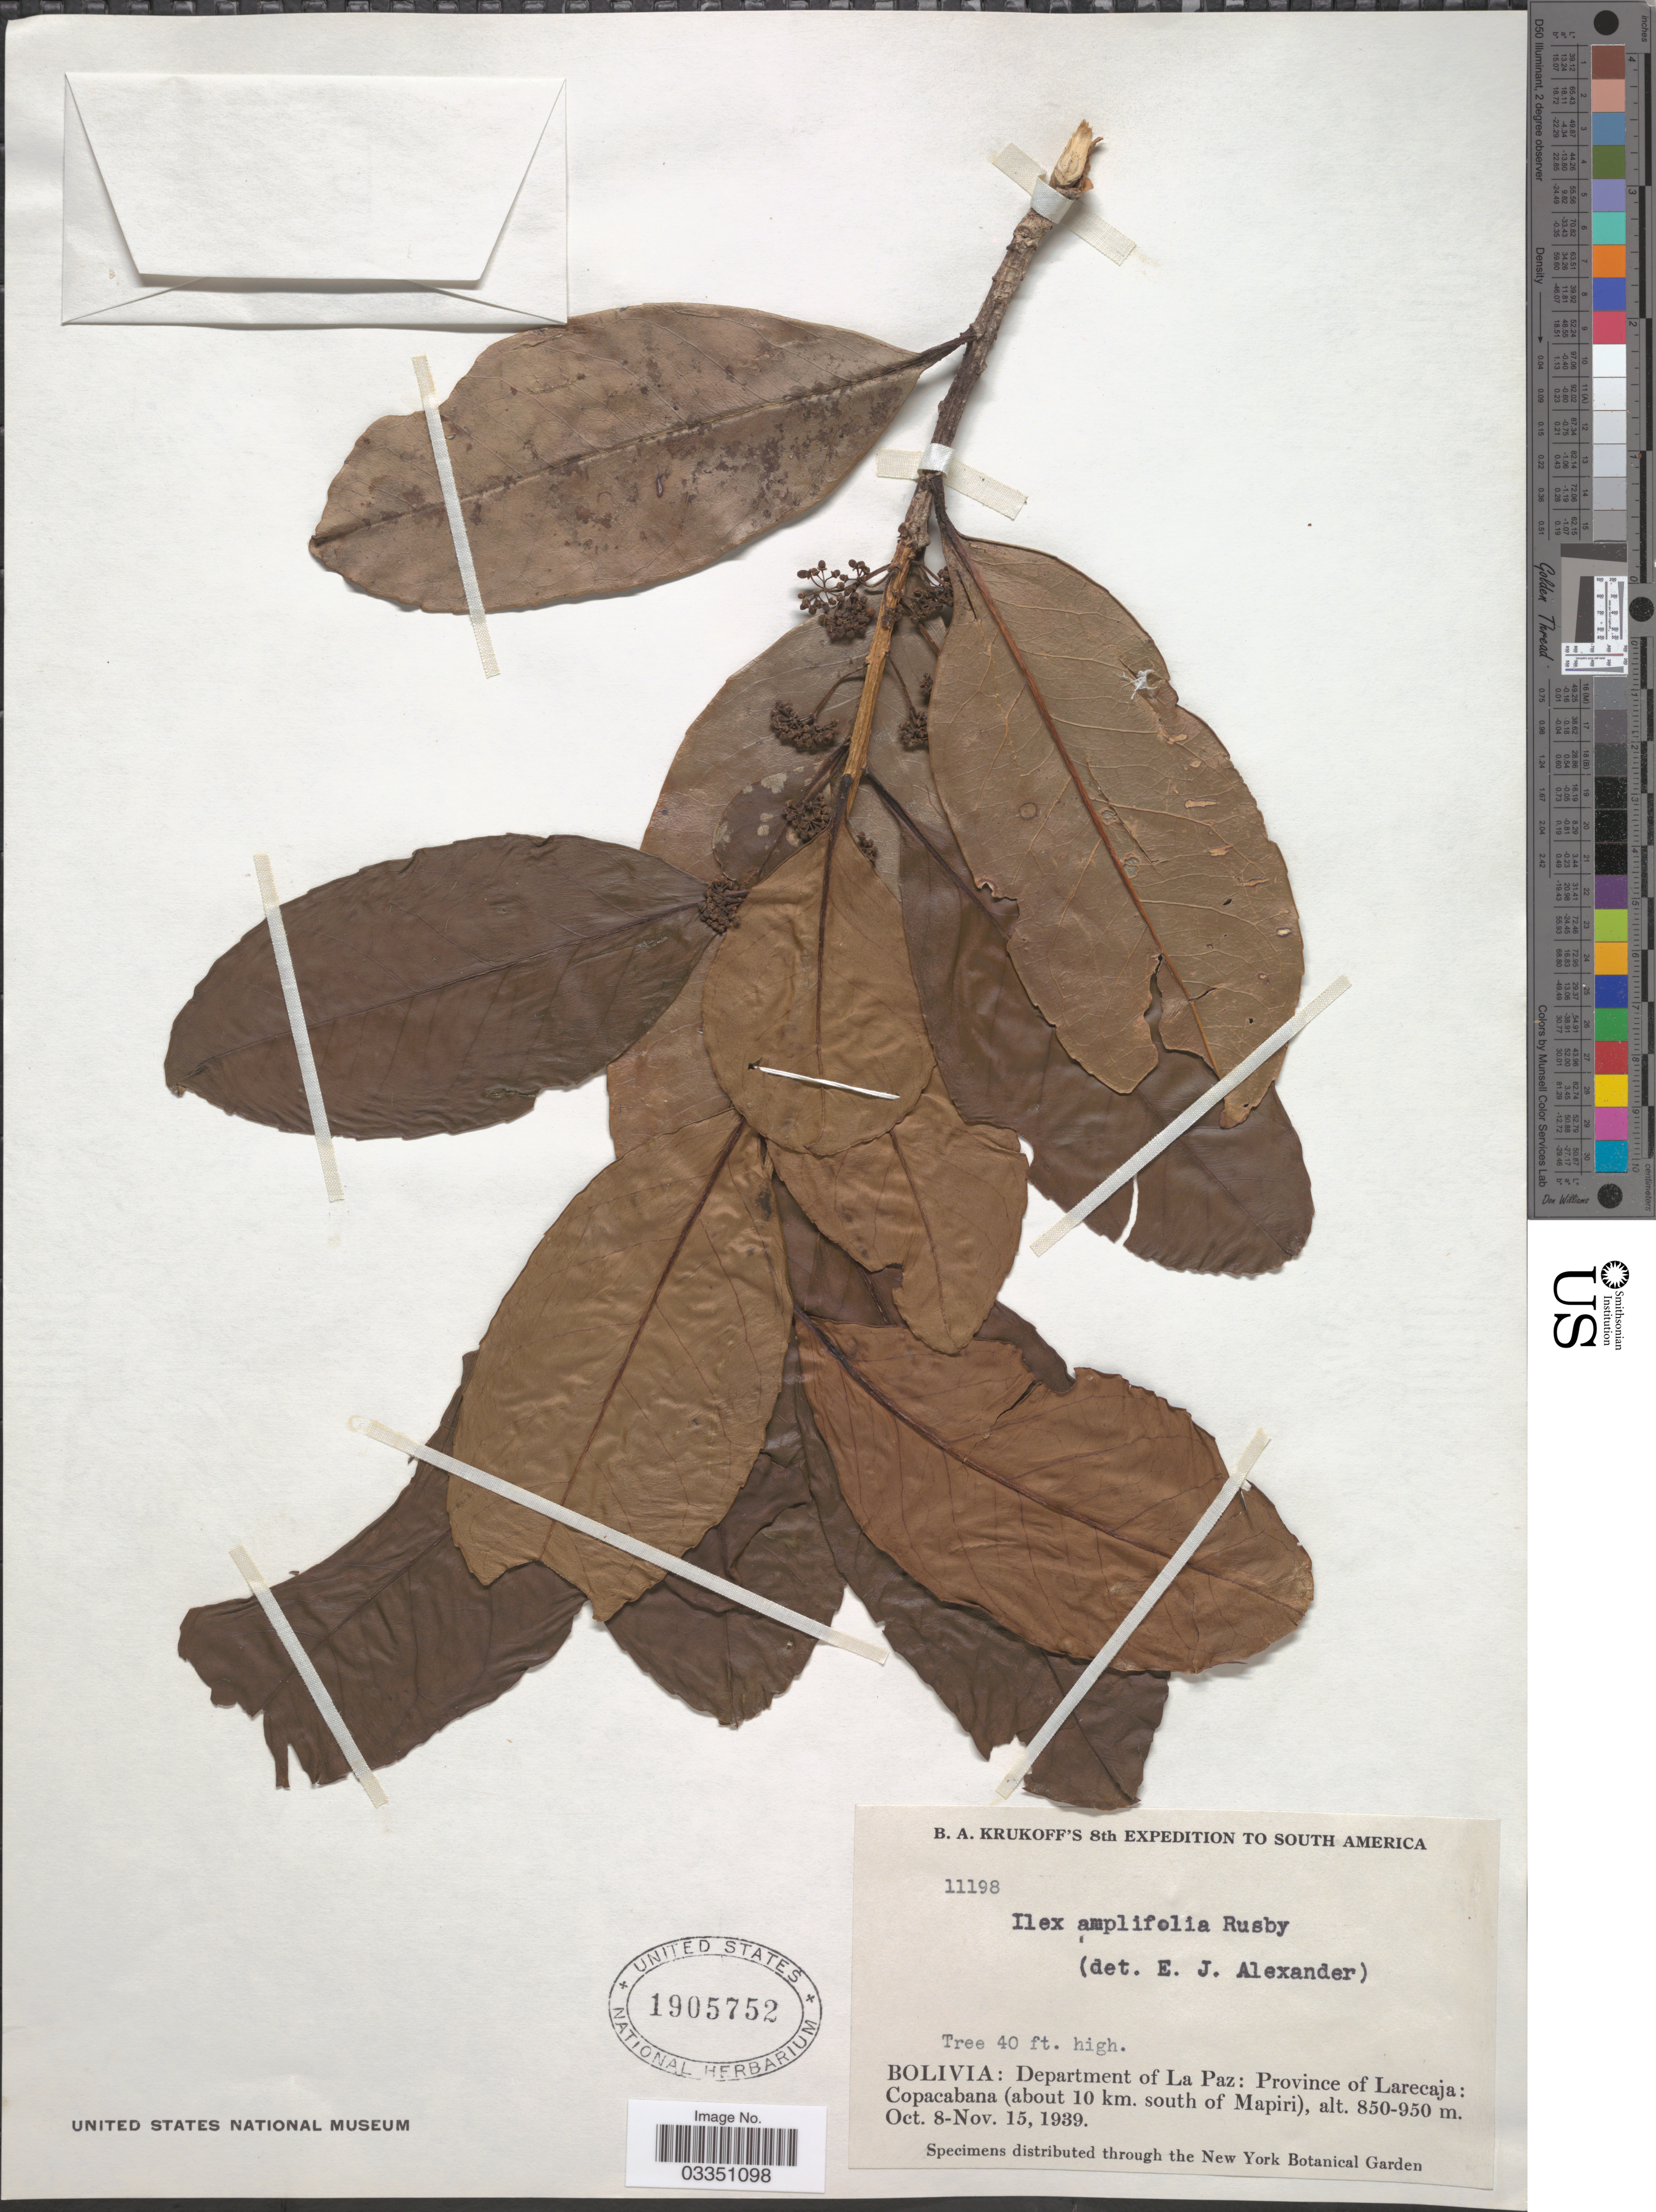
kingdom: Plantae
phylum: Tracheophyta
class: Magnoliopsida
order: Aquifoliales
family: Aquifoliaceae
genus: Ilex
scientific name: Ilex amplifolia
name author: Rusby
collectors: B. A. Krukoff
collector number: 11198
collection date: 1939-10-08/1939-11-15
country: Bolivia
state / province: La Paz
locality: Department of La Paz: Province of Larecaja: Copacabana (about 10 km. south of Mapiri).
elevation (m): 850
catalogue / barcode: US 1905752